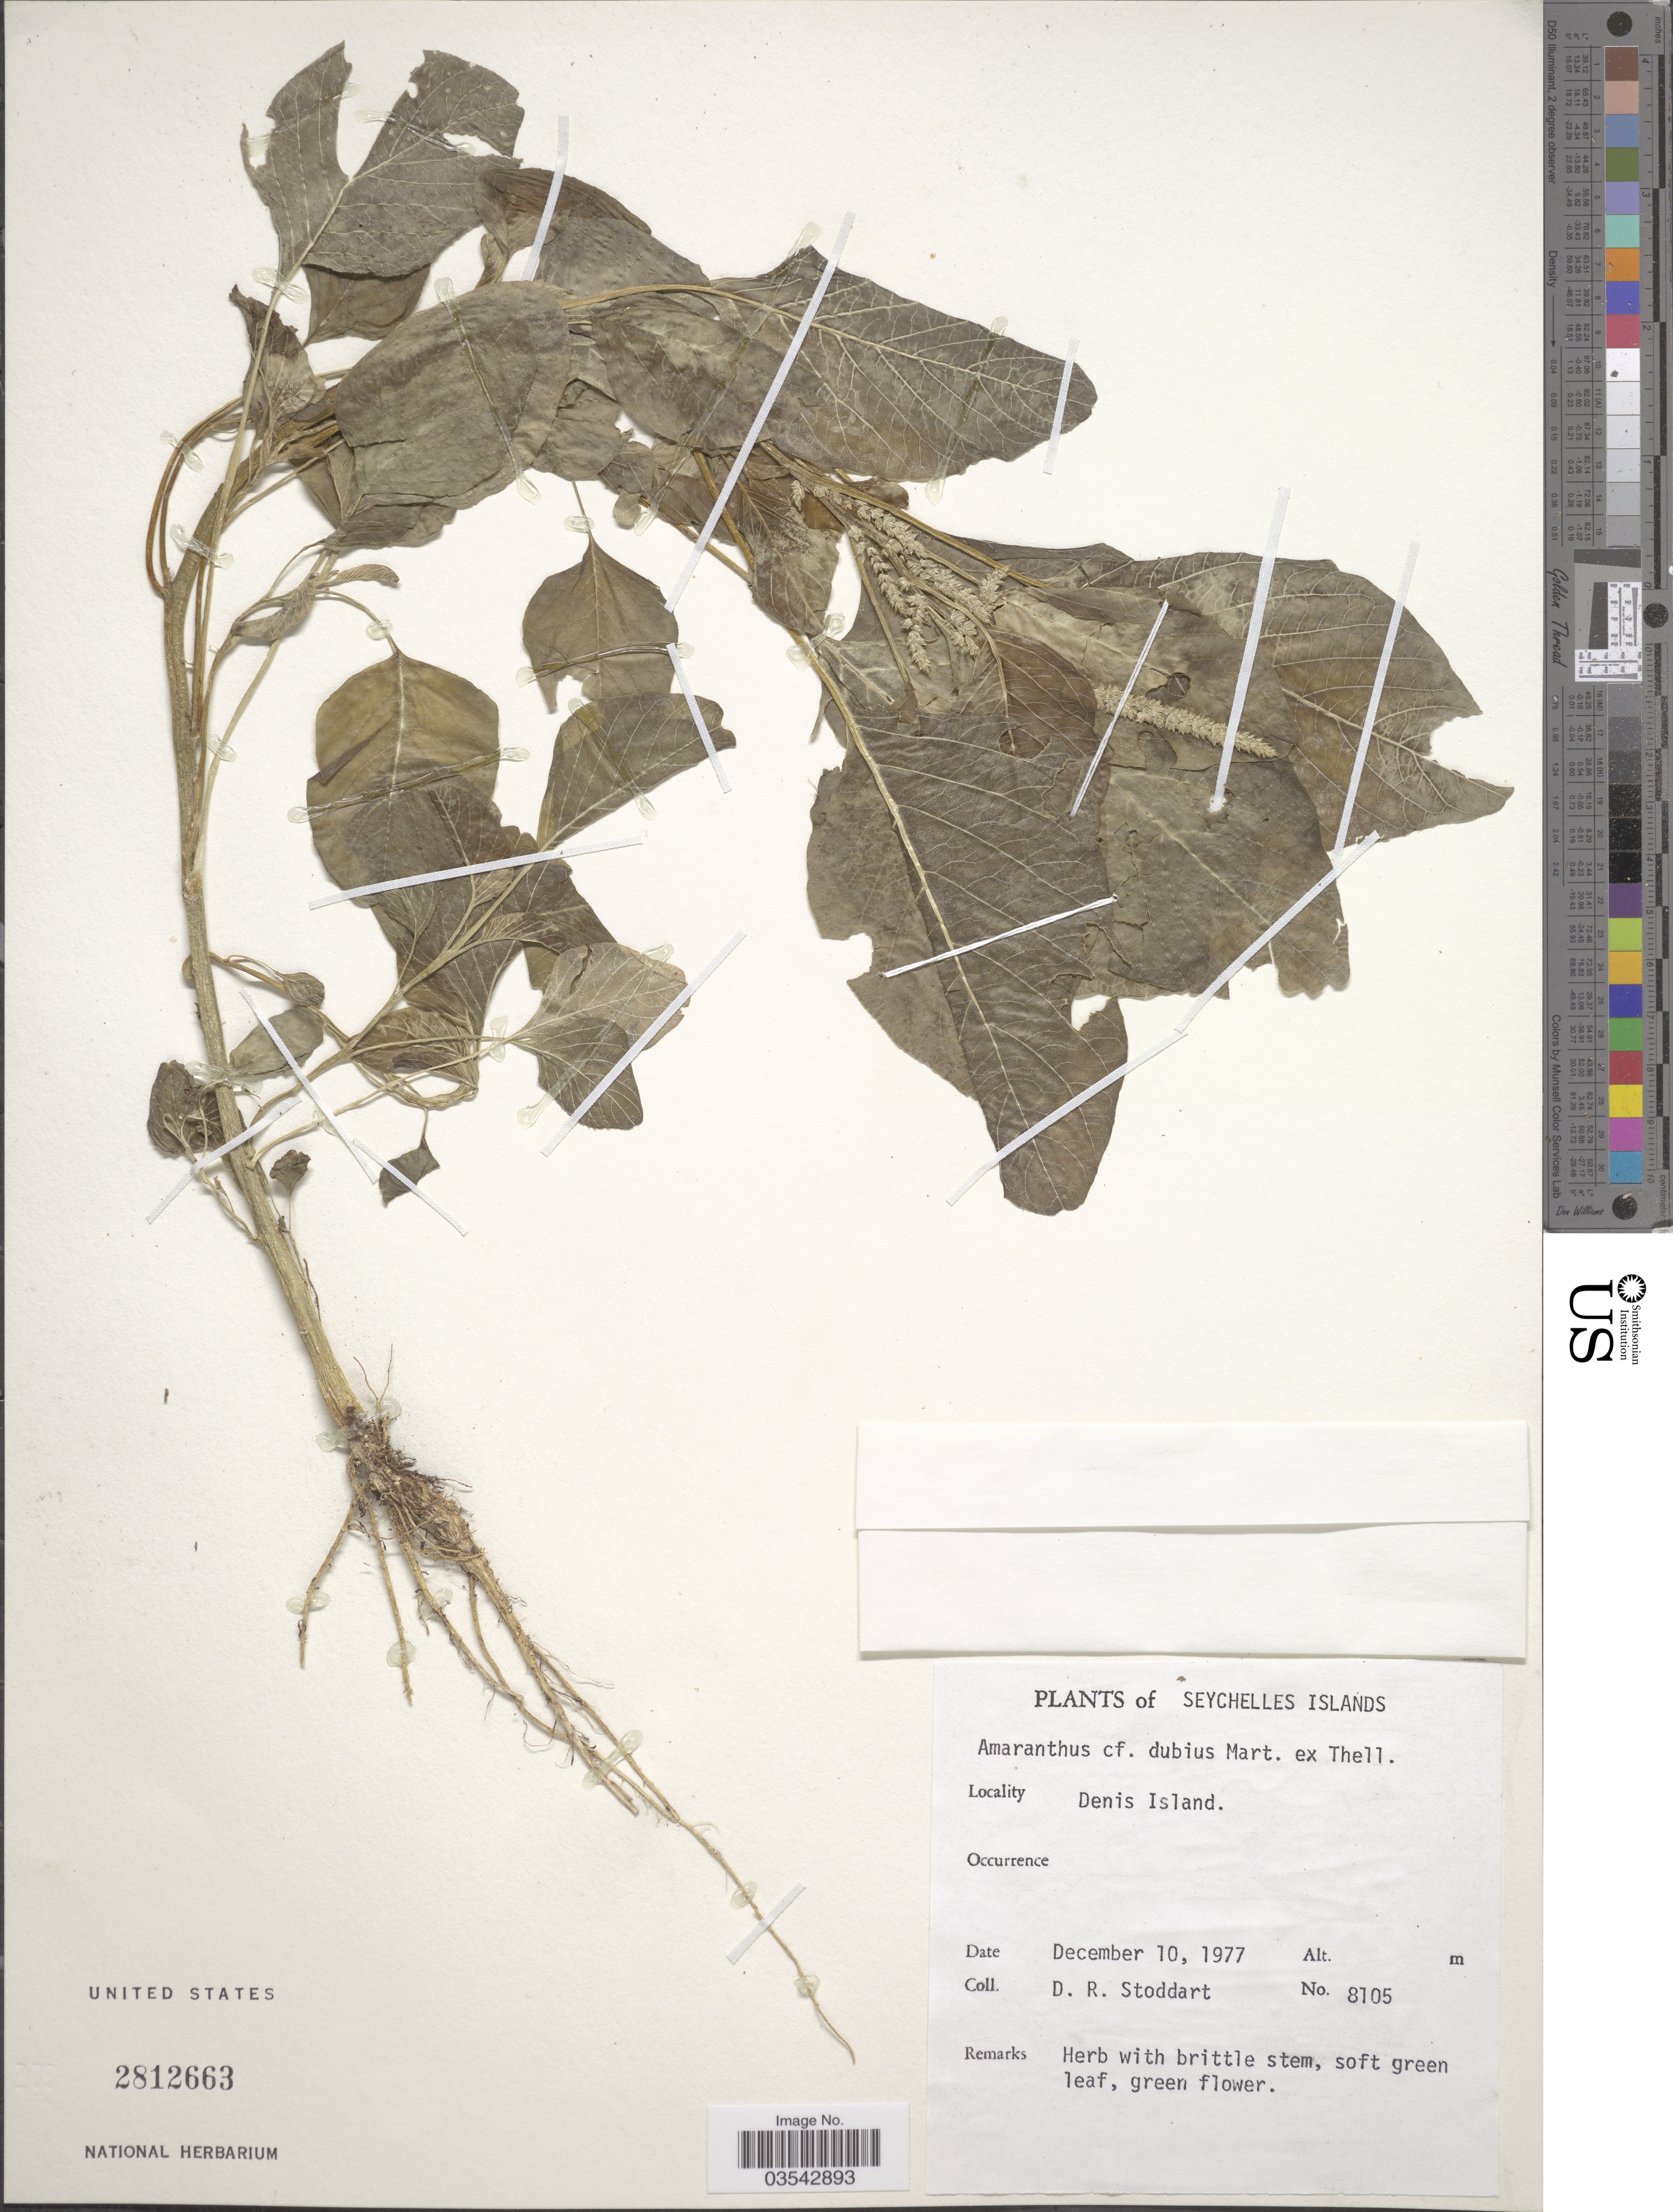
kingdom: Plantae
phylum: Tracheophyta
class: Magnoliopsida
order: Caryophyllales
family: Amaranthaceae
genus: Amaranthus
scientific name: Amaranthus dubius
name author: Mart. ex Thell.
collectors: D. R. Stoddart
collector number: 8105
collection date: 1977-12-10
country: Seychelles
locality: Seychelles Islands. Denis Island.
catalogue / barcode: US 2812663